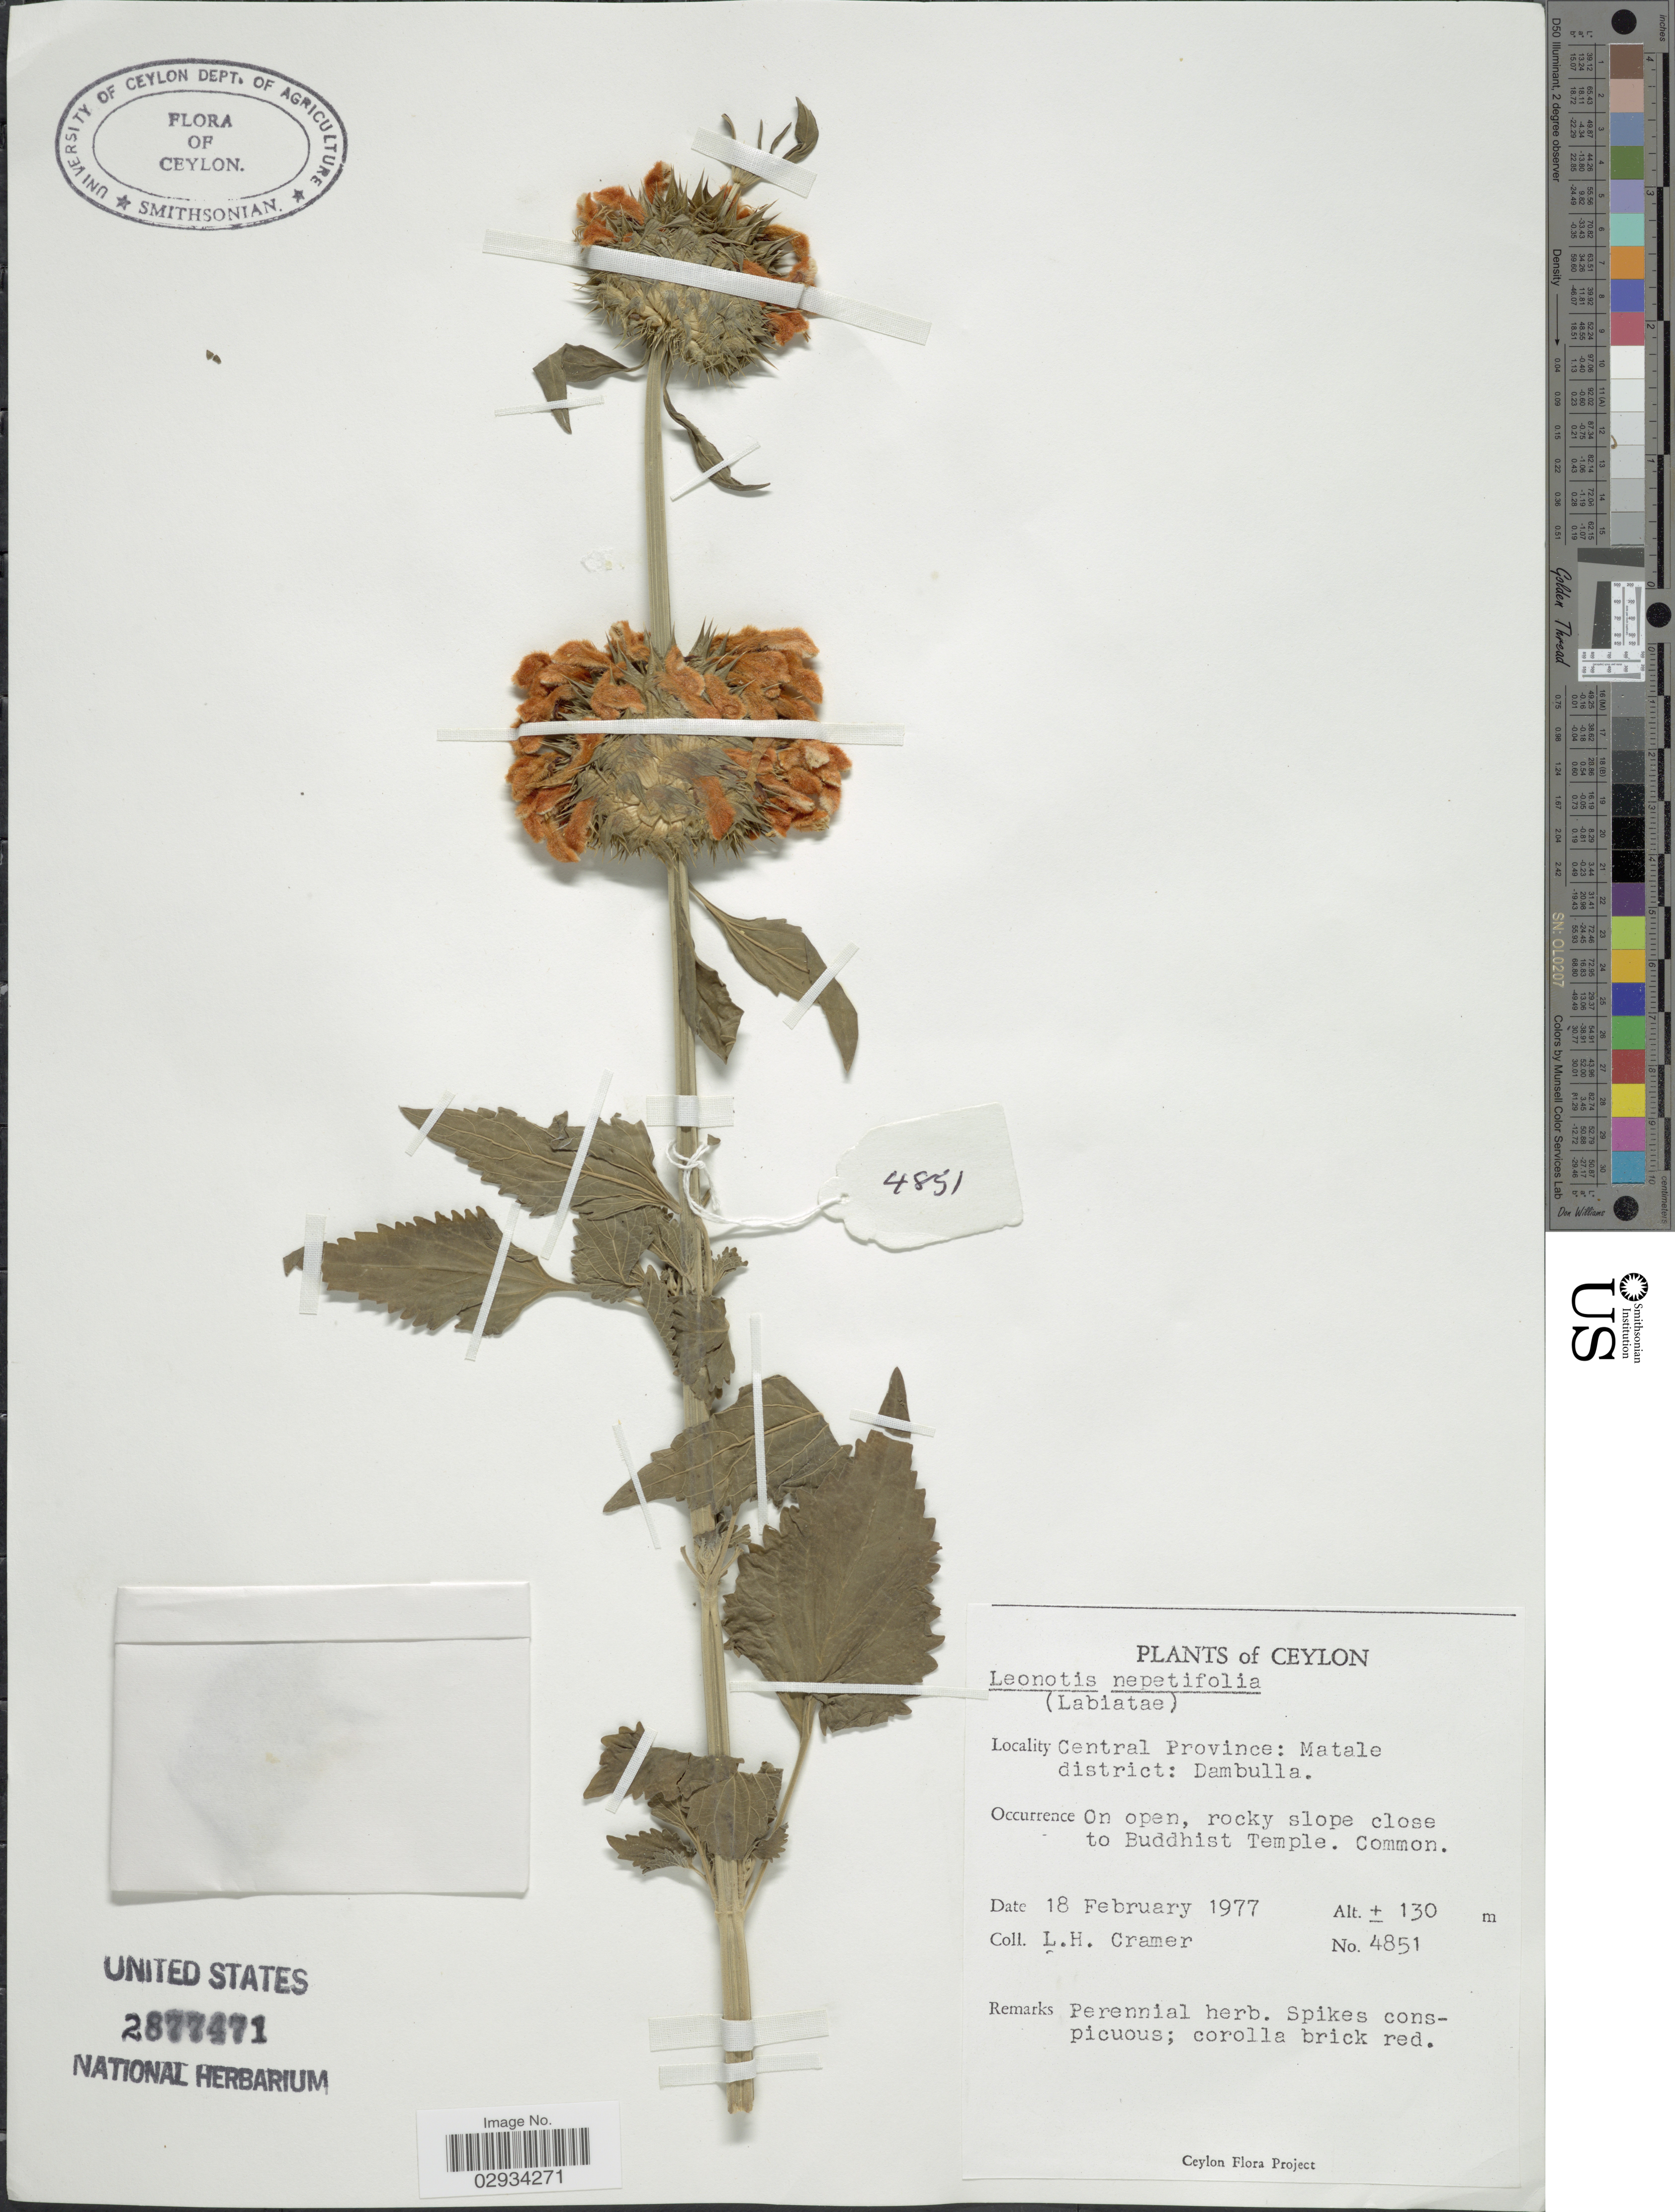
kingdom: Plantae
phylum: Tracheophyta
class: Magnoliopsida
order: Lamiales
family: Lamiaceae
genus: Leonotis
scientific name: Leonotis nepetifolia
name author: (L.) R. Br.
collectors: L. H. Cramer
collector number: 4851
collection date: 1977-02-18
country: Sri Lanka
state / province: Central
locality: Ceylon. Central Province: Matale district: Dambulla. On open, rocky slope close to Buddhist Temple.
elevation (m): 130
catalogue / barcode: US 2877471